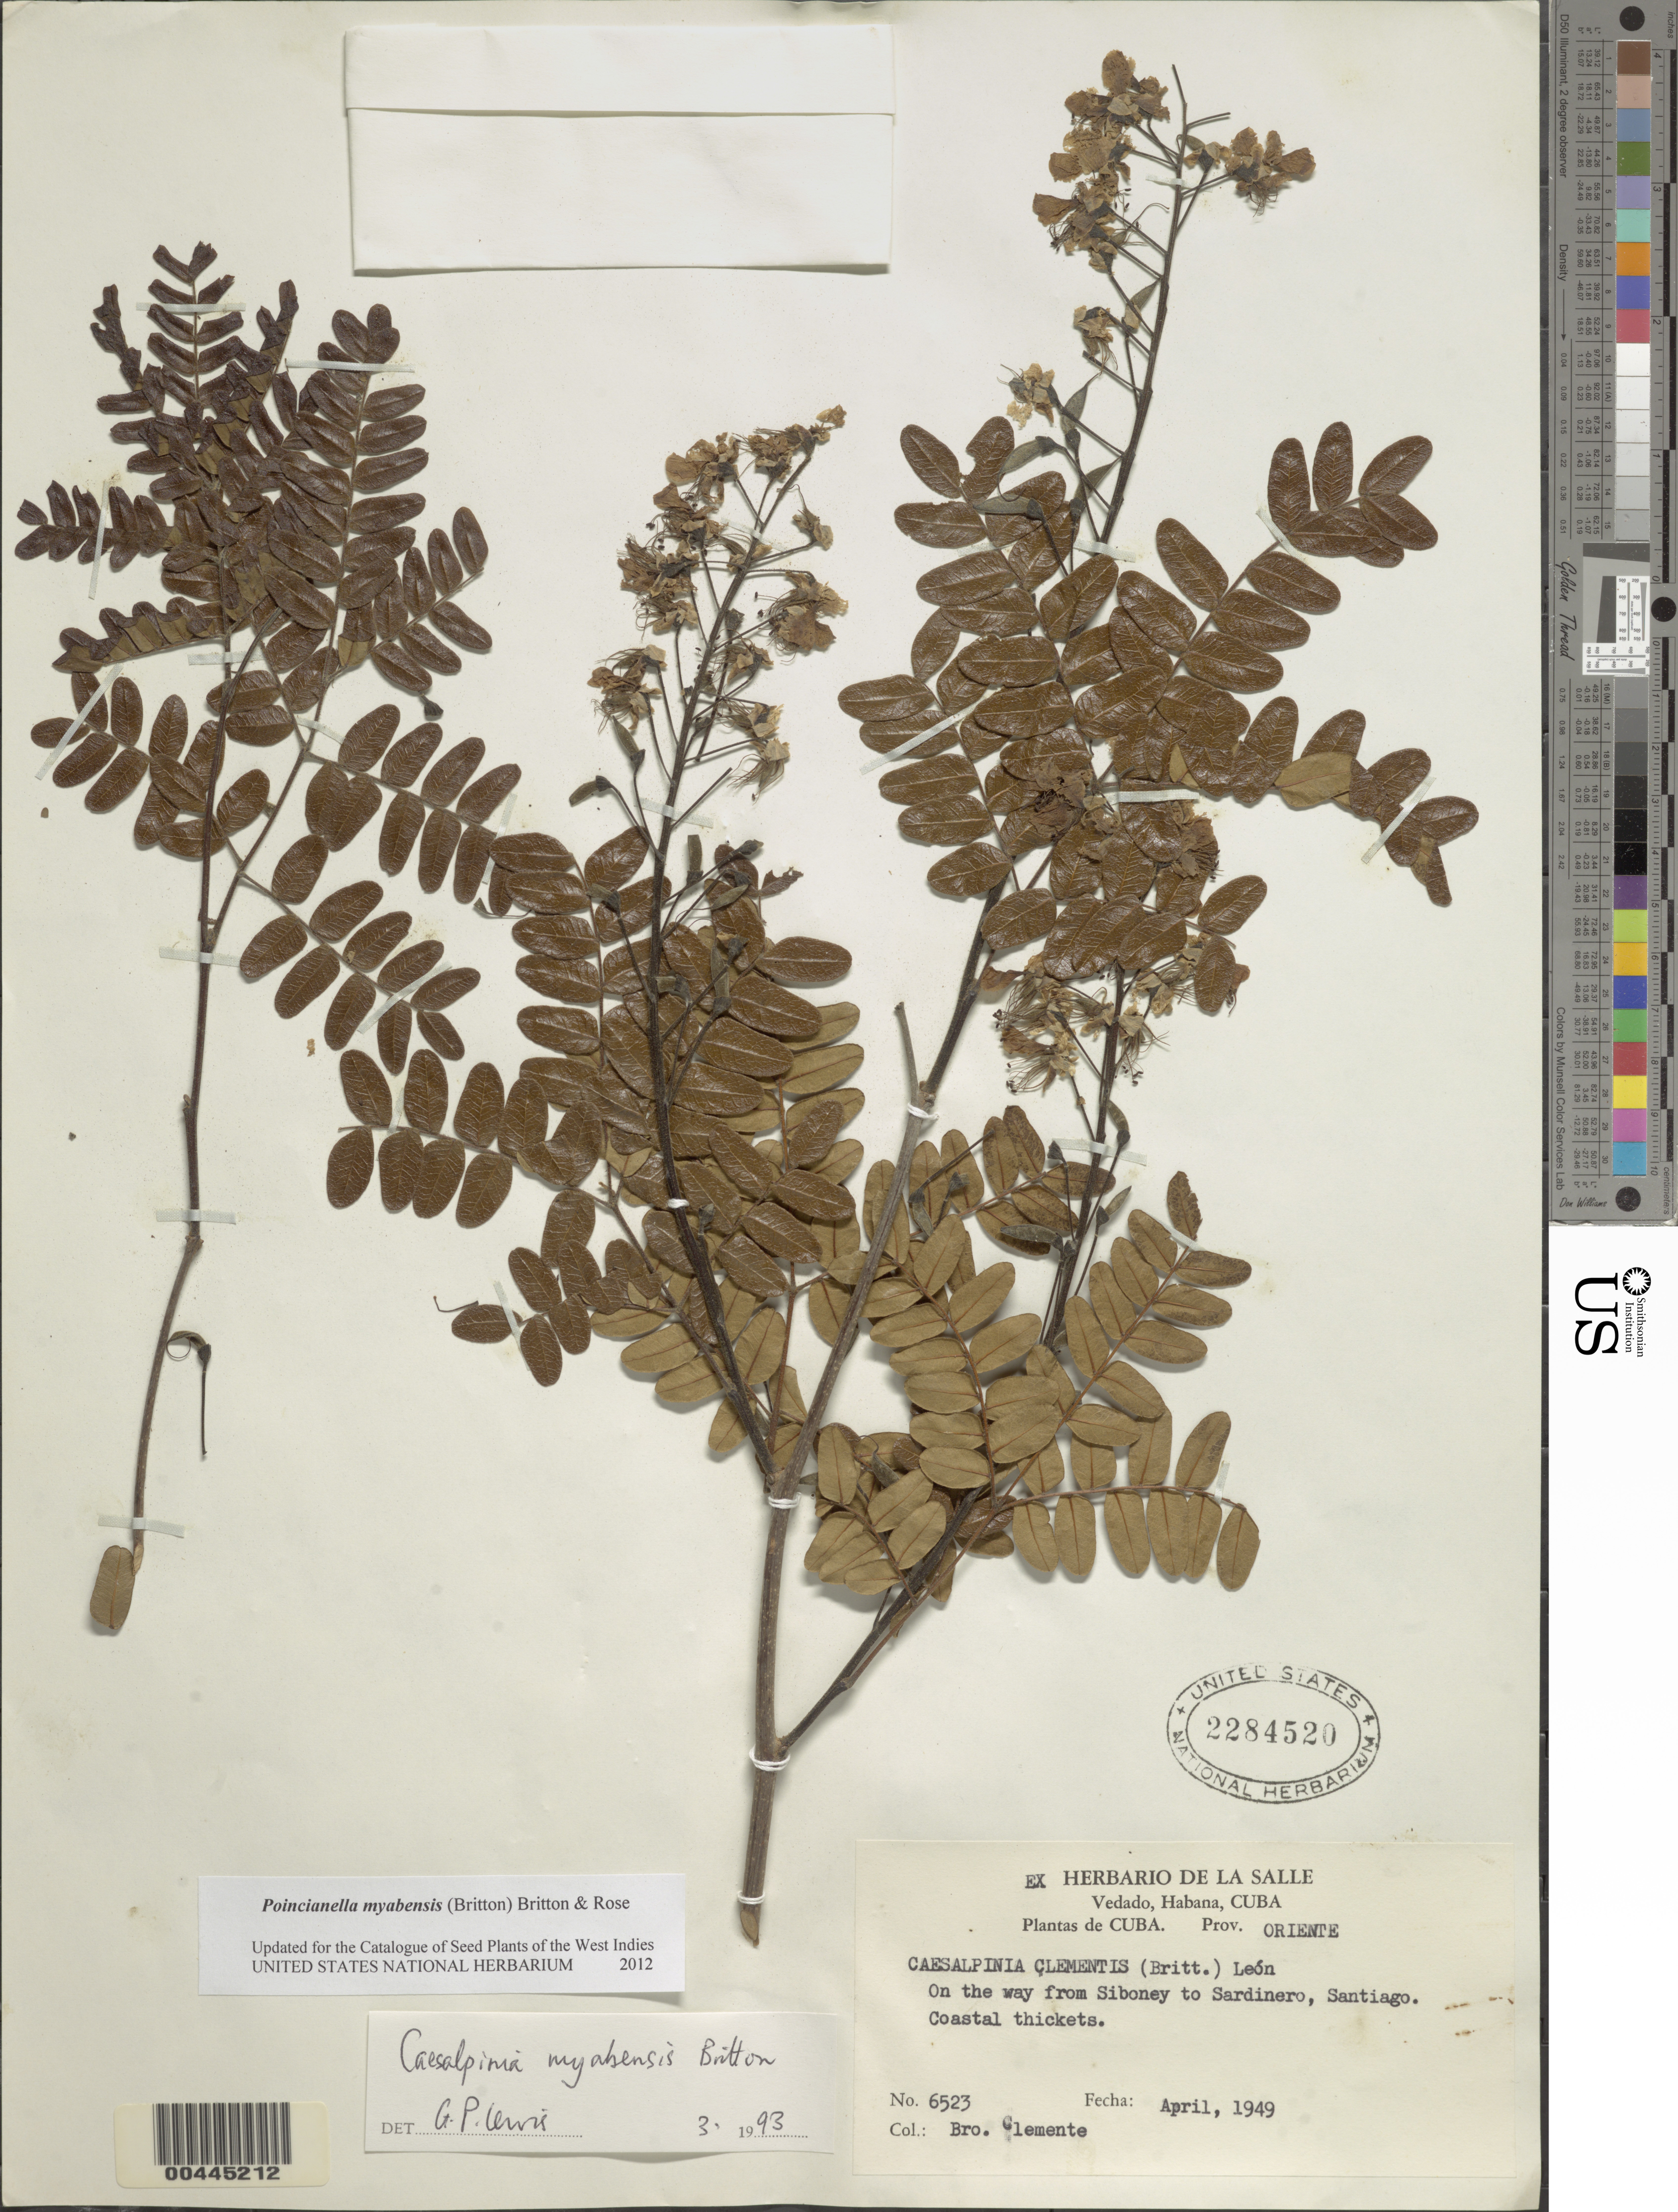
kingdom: Plantae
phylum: Tracheophyta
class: Magnoliopsida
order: Fabales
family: Fabaceae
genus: Cenostigma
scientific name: Cenostigma maybense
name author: (Britton) Gagnon & G.P. Lewis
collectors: Bro. Clemente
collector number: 6523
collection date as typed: Apr 1949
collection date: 1949-04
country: Cuba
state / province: Oriente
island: Greater Antilles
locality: Siboney to sardinero, santiago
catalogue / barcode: US 2284520